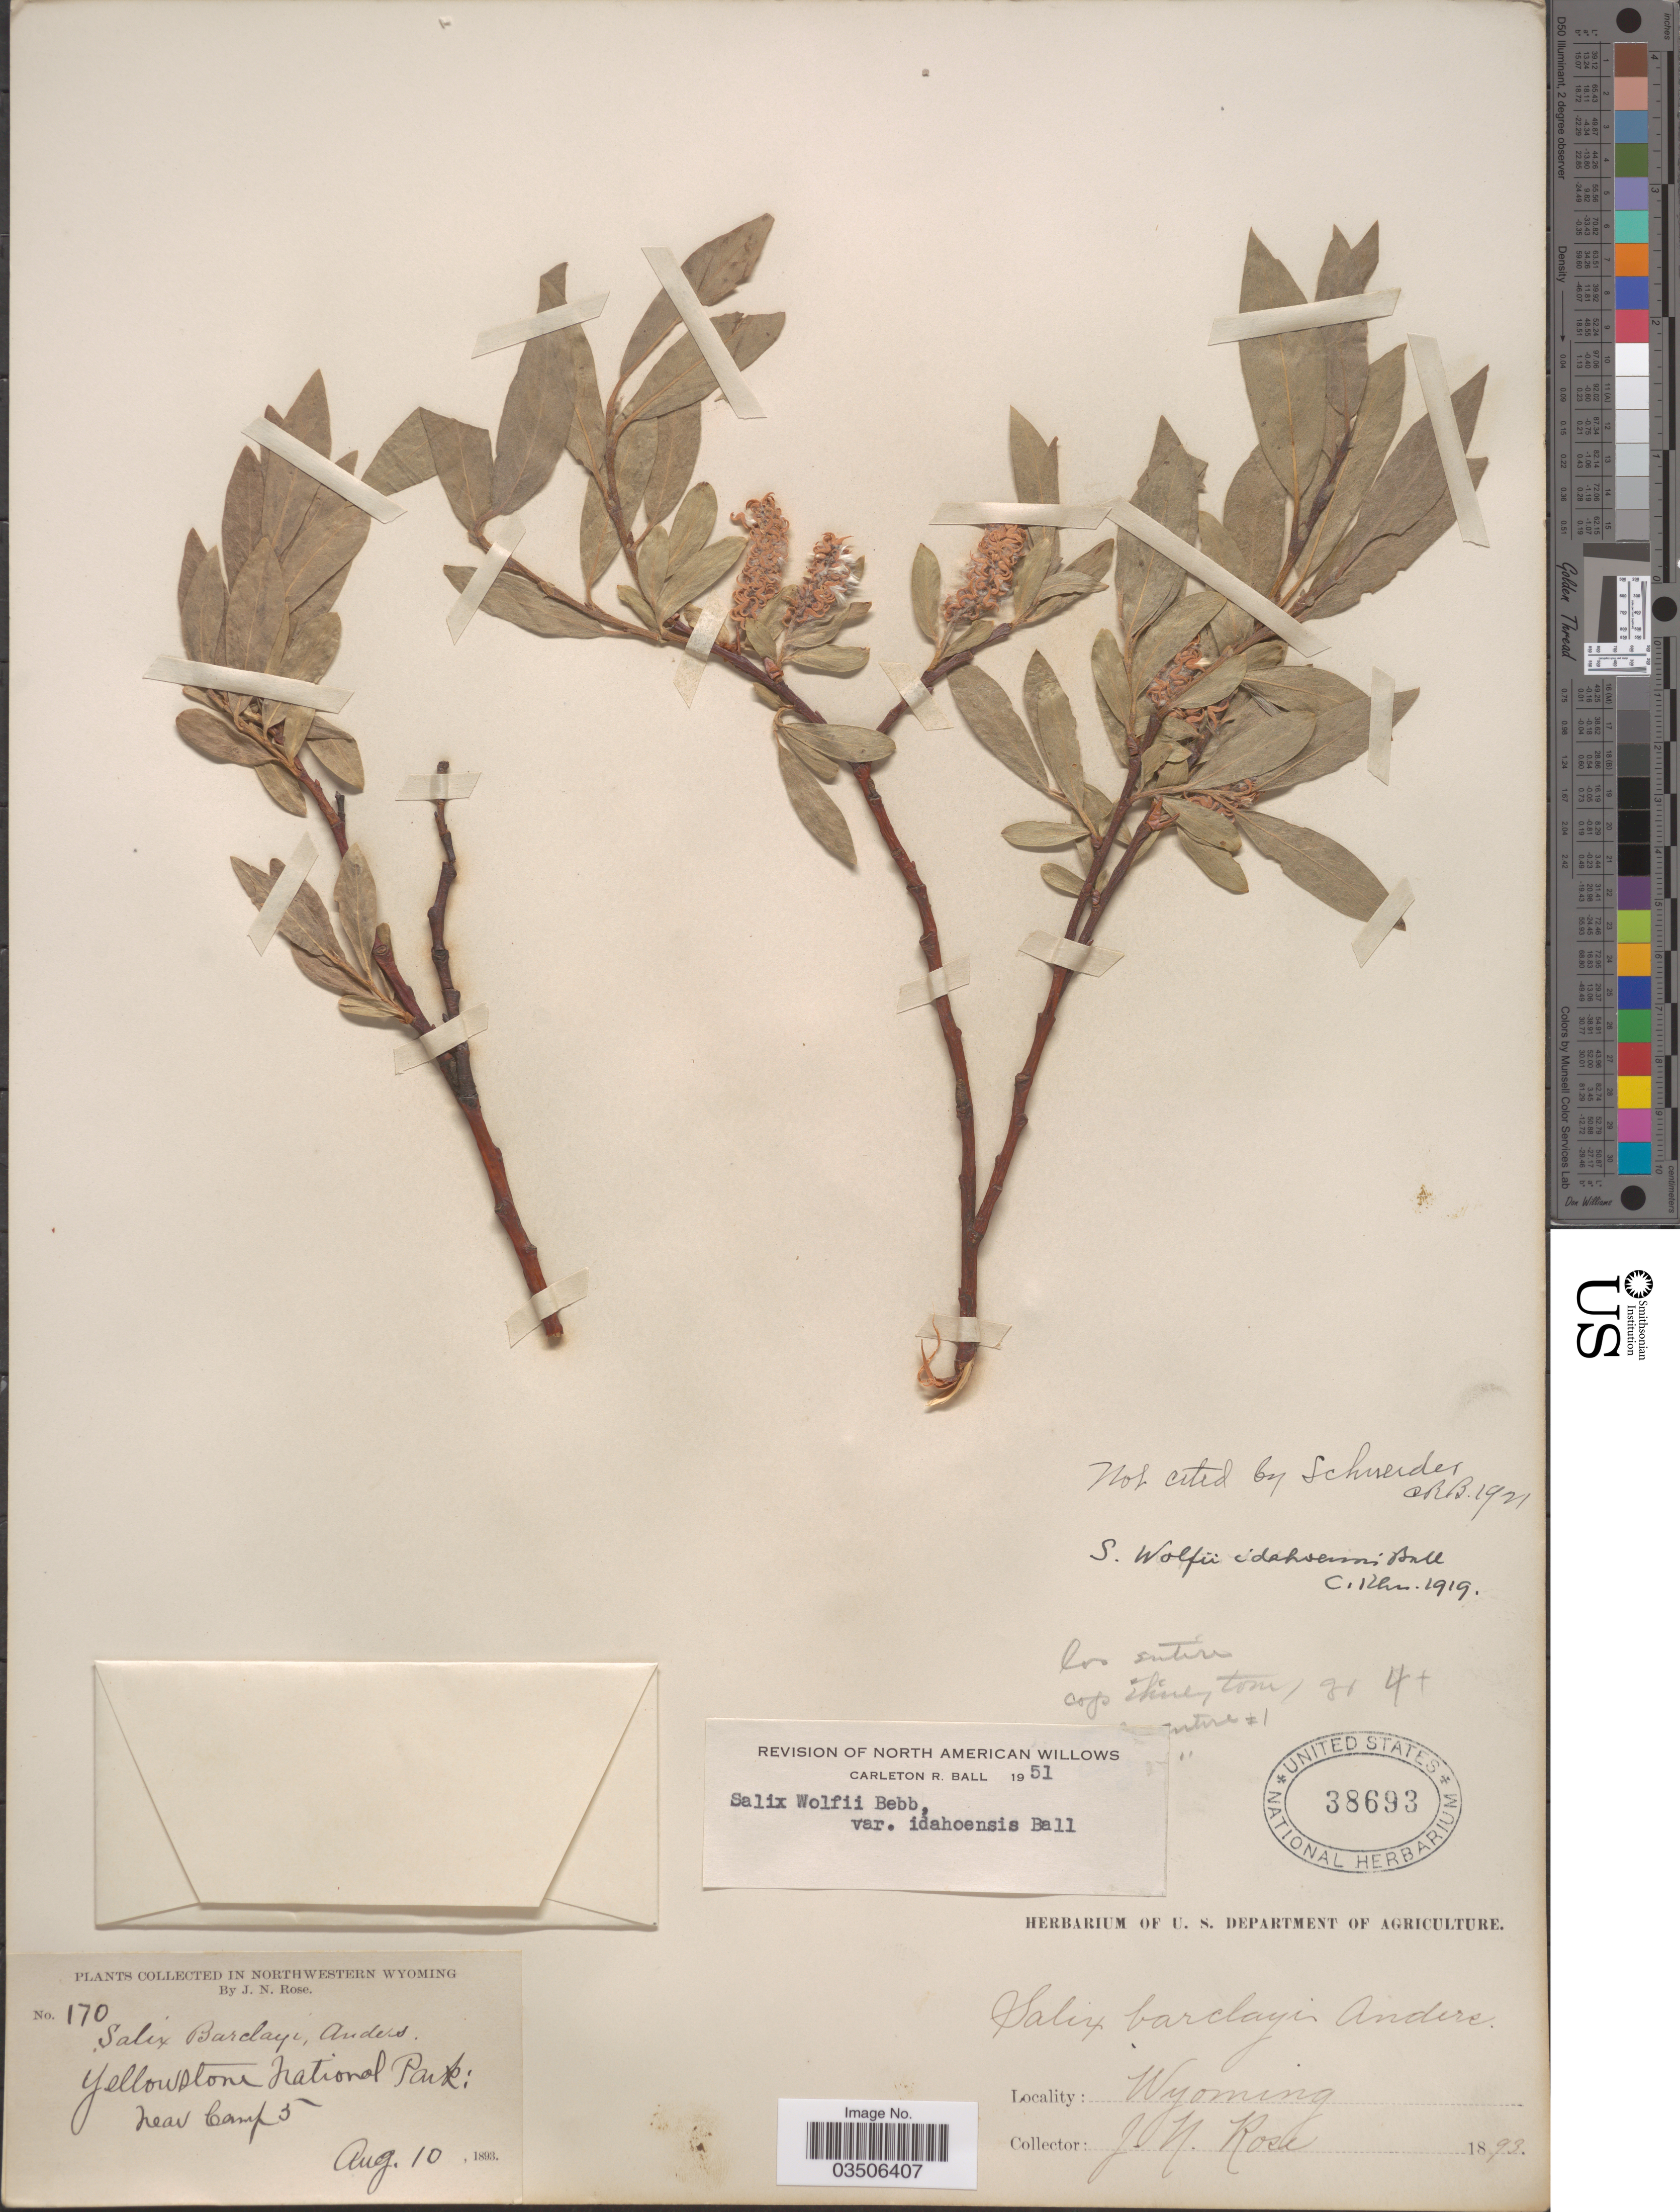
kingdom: Plantae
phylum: Tracheophyta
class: Magnoliopsida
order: Malpighiales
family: Salicaceae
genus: Salix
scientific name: Salix wolfii var. idahoensis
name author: C.R. Ball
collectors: J. N. Rose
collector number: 170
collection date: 1893-08-10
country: United States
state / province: Wyoming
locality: Northwestern Wyoming. Yellowstone National Park: Near Camp 5.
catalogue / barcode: US 38693